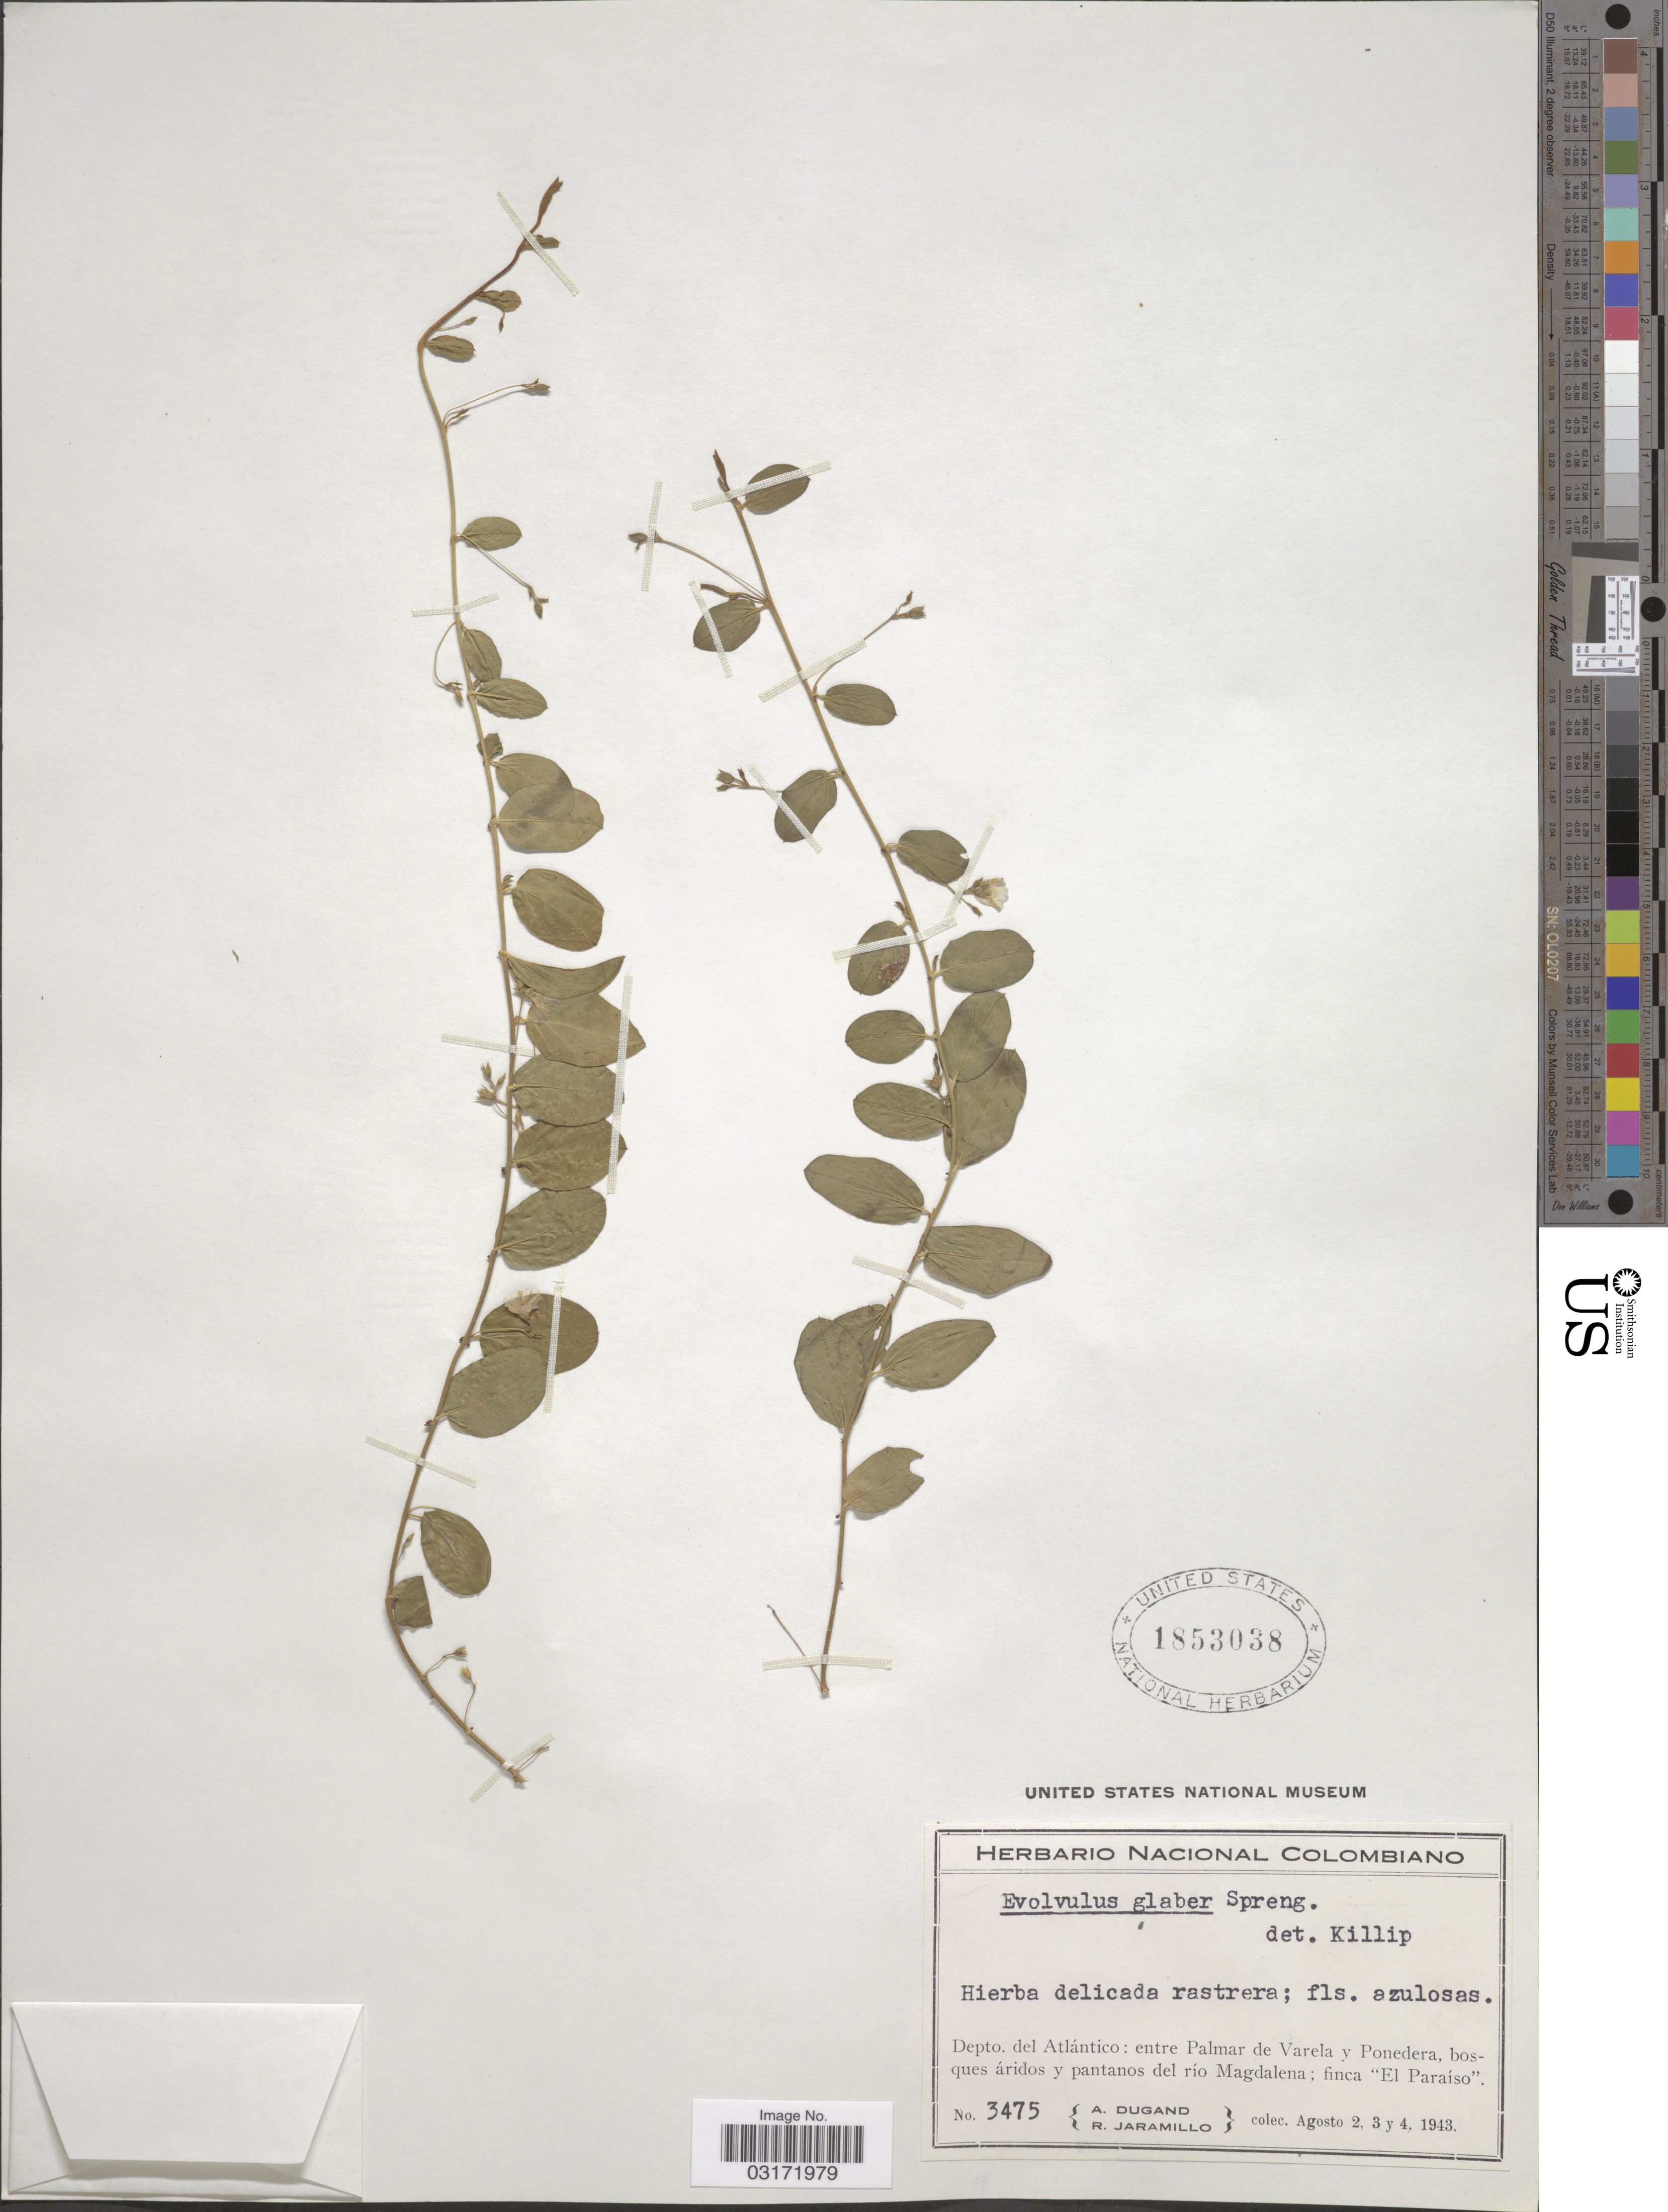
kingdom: Plantae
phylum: Tracheophyta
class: Magnoliopsida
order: Solanales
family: Convolvulaceae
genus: Evolvulus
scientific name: Evolvulus glaber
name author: Spreng.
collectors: A. Dugand & R. Jaramillo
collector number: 3475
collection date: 1943-08-02/1943-08-04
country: Colombia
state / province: Atlántico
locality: Depto. del Atlántico: entre Palmar de Varela y Ponedera, bosques áridos y pantanos del río Magdalena; finca "El Paraíso".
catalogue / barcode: US 1853038